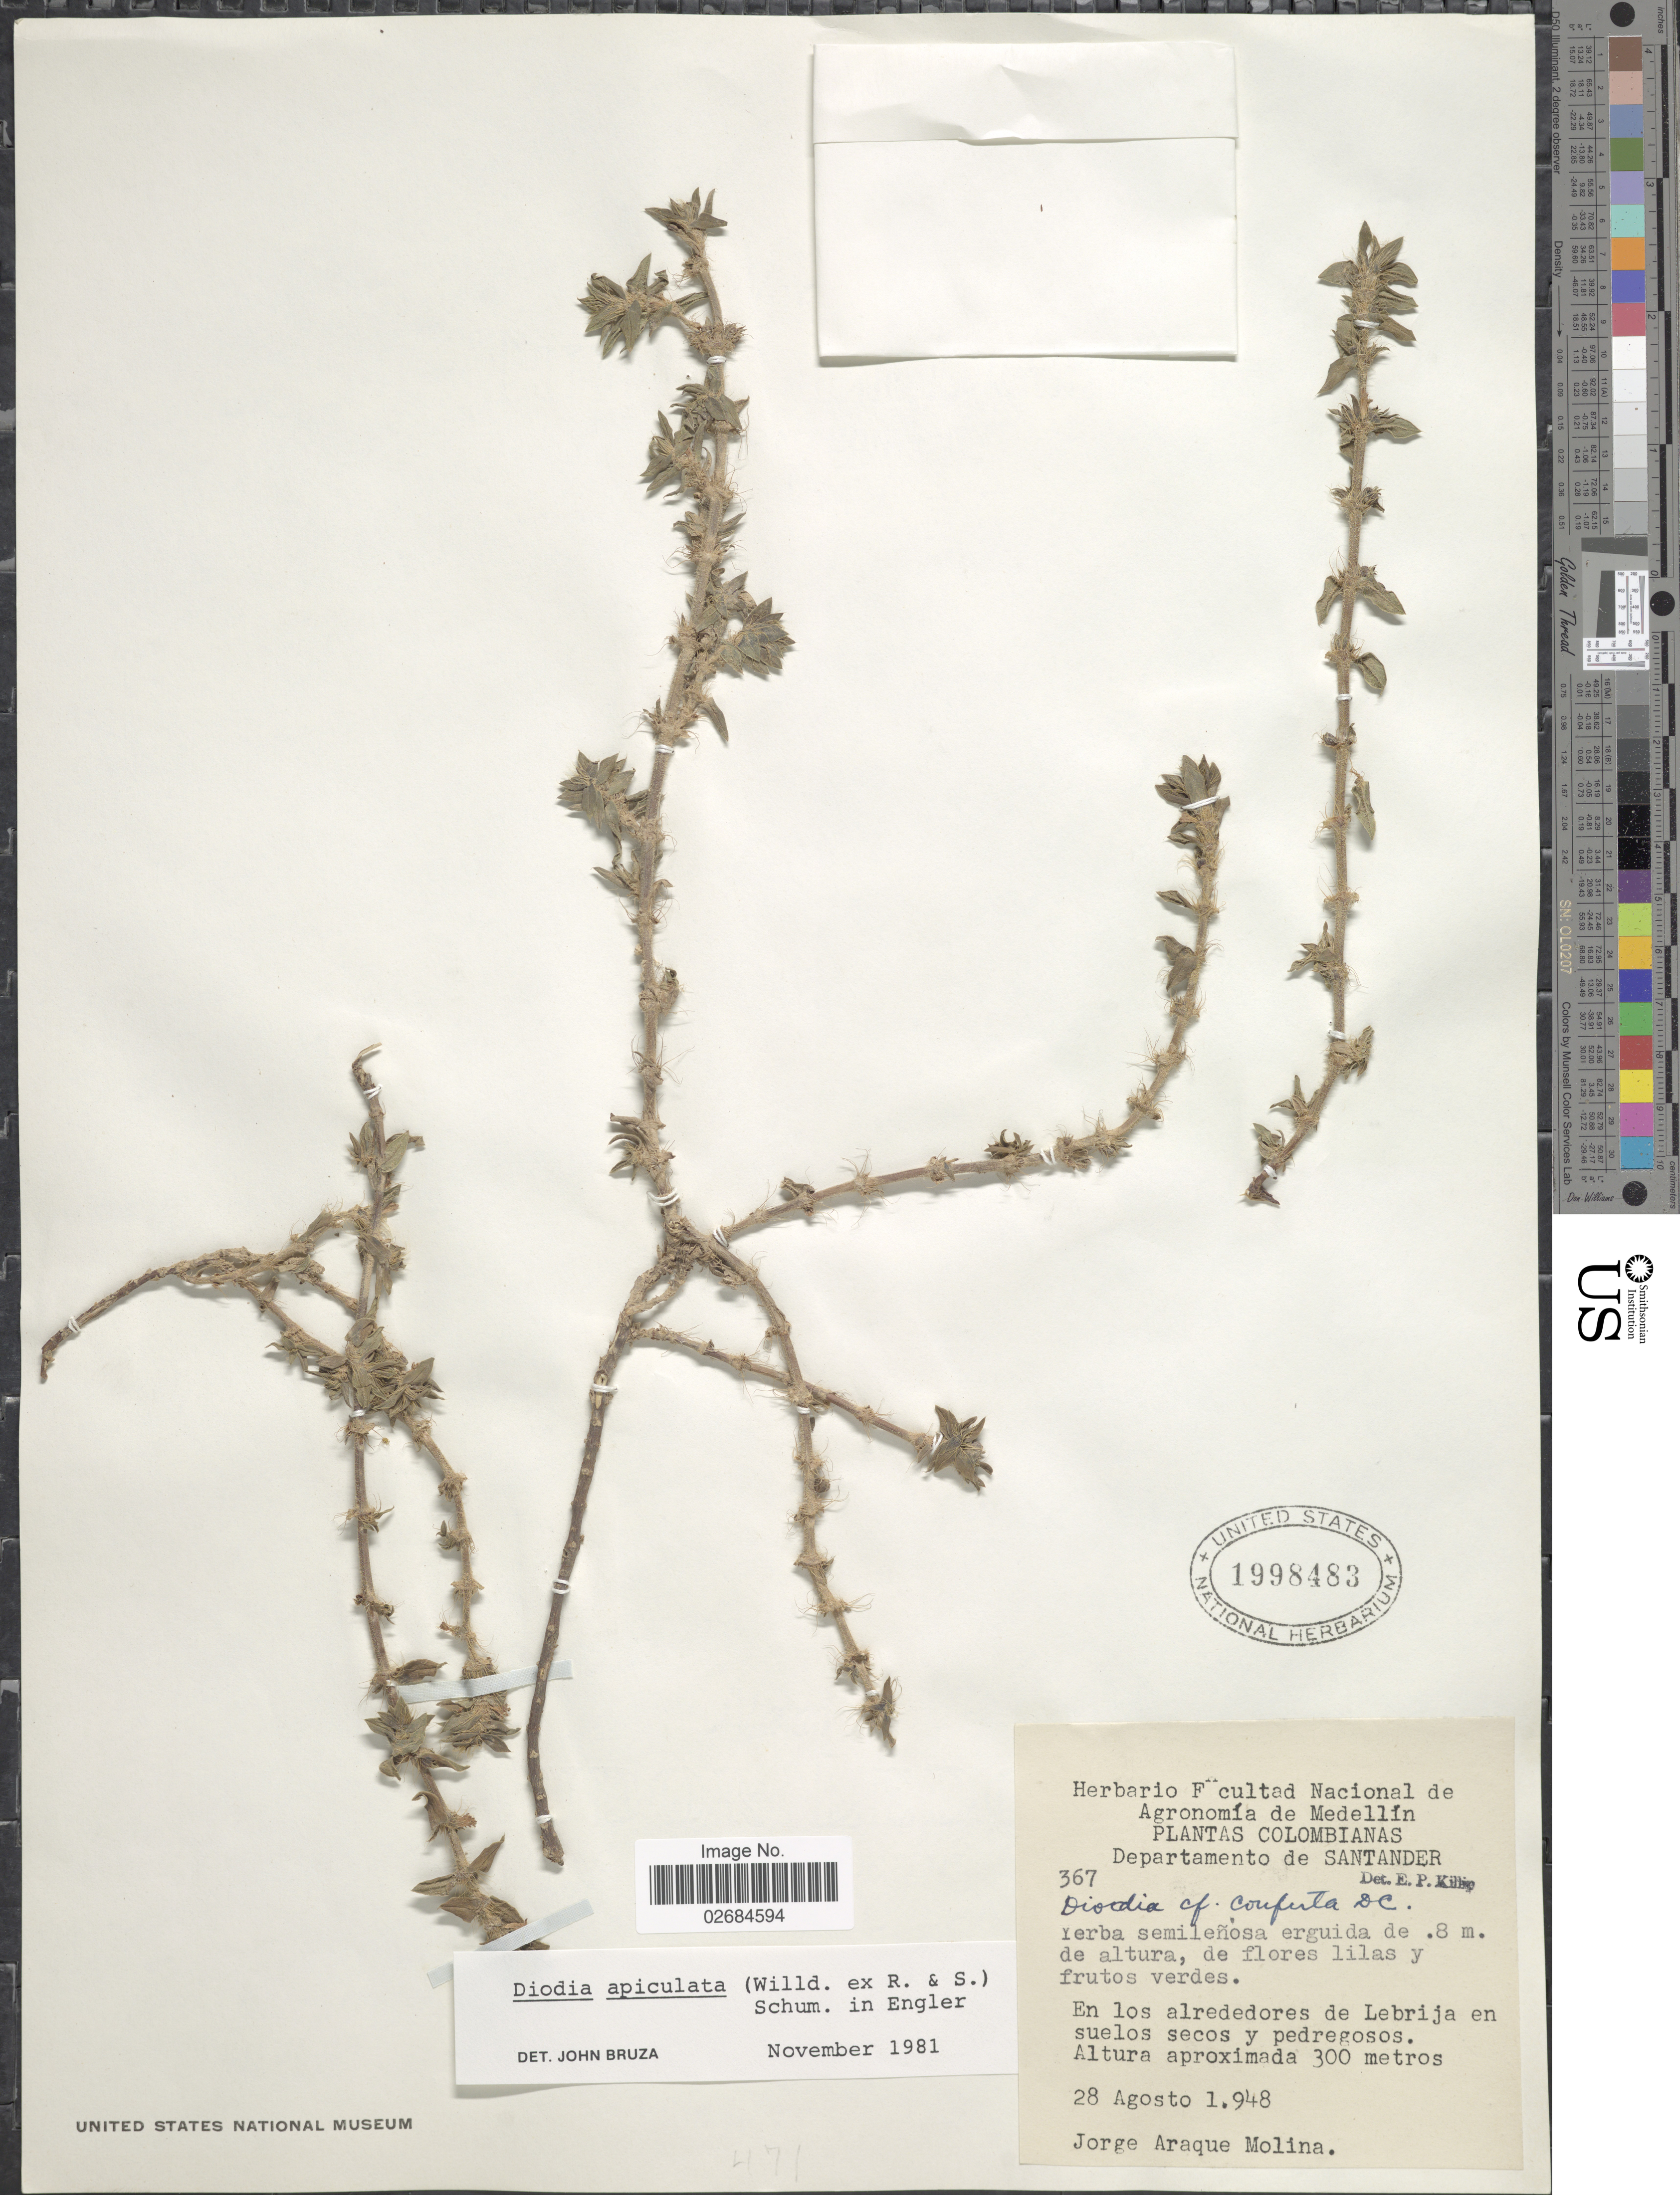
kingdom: Plantae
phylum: Tracheophyta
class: Magnoliopsida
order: Gentianales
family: Rubiaceae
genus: Diodia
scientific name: Diodia apiculata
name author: (Willd. ex Roem. & Schult.) K. Schum.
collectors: J. A. Molina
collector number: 367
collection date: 1948-08-28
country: Colombia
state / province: Santander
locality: En los alrededores de Lebrija en suelos secos y pedregosos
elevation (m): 300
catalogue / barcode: US 1998483